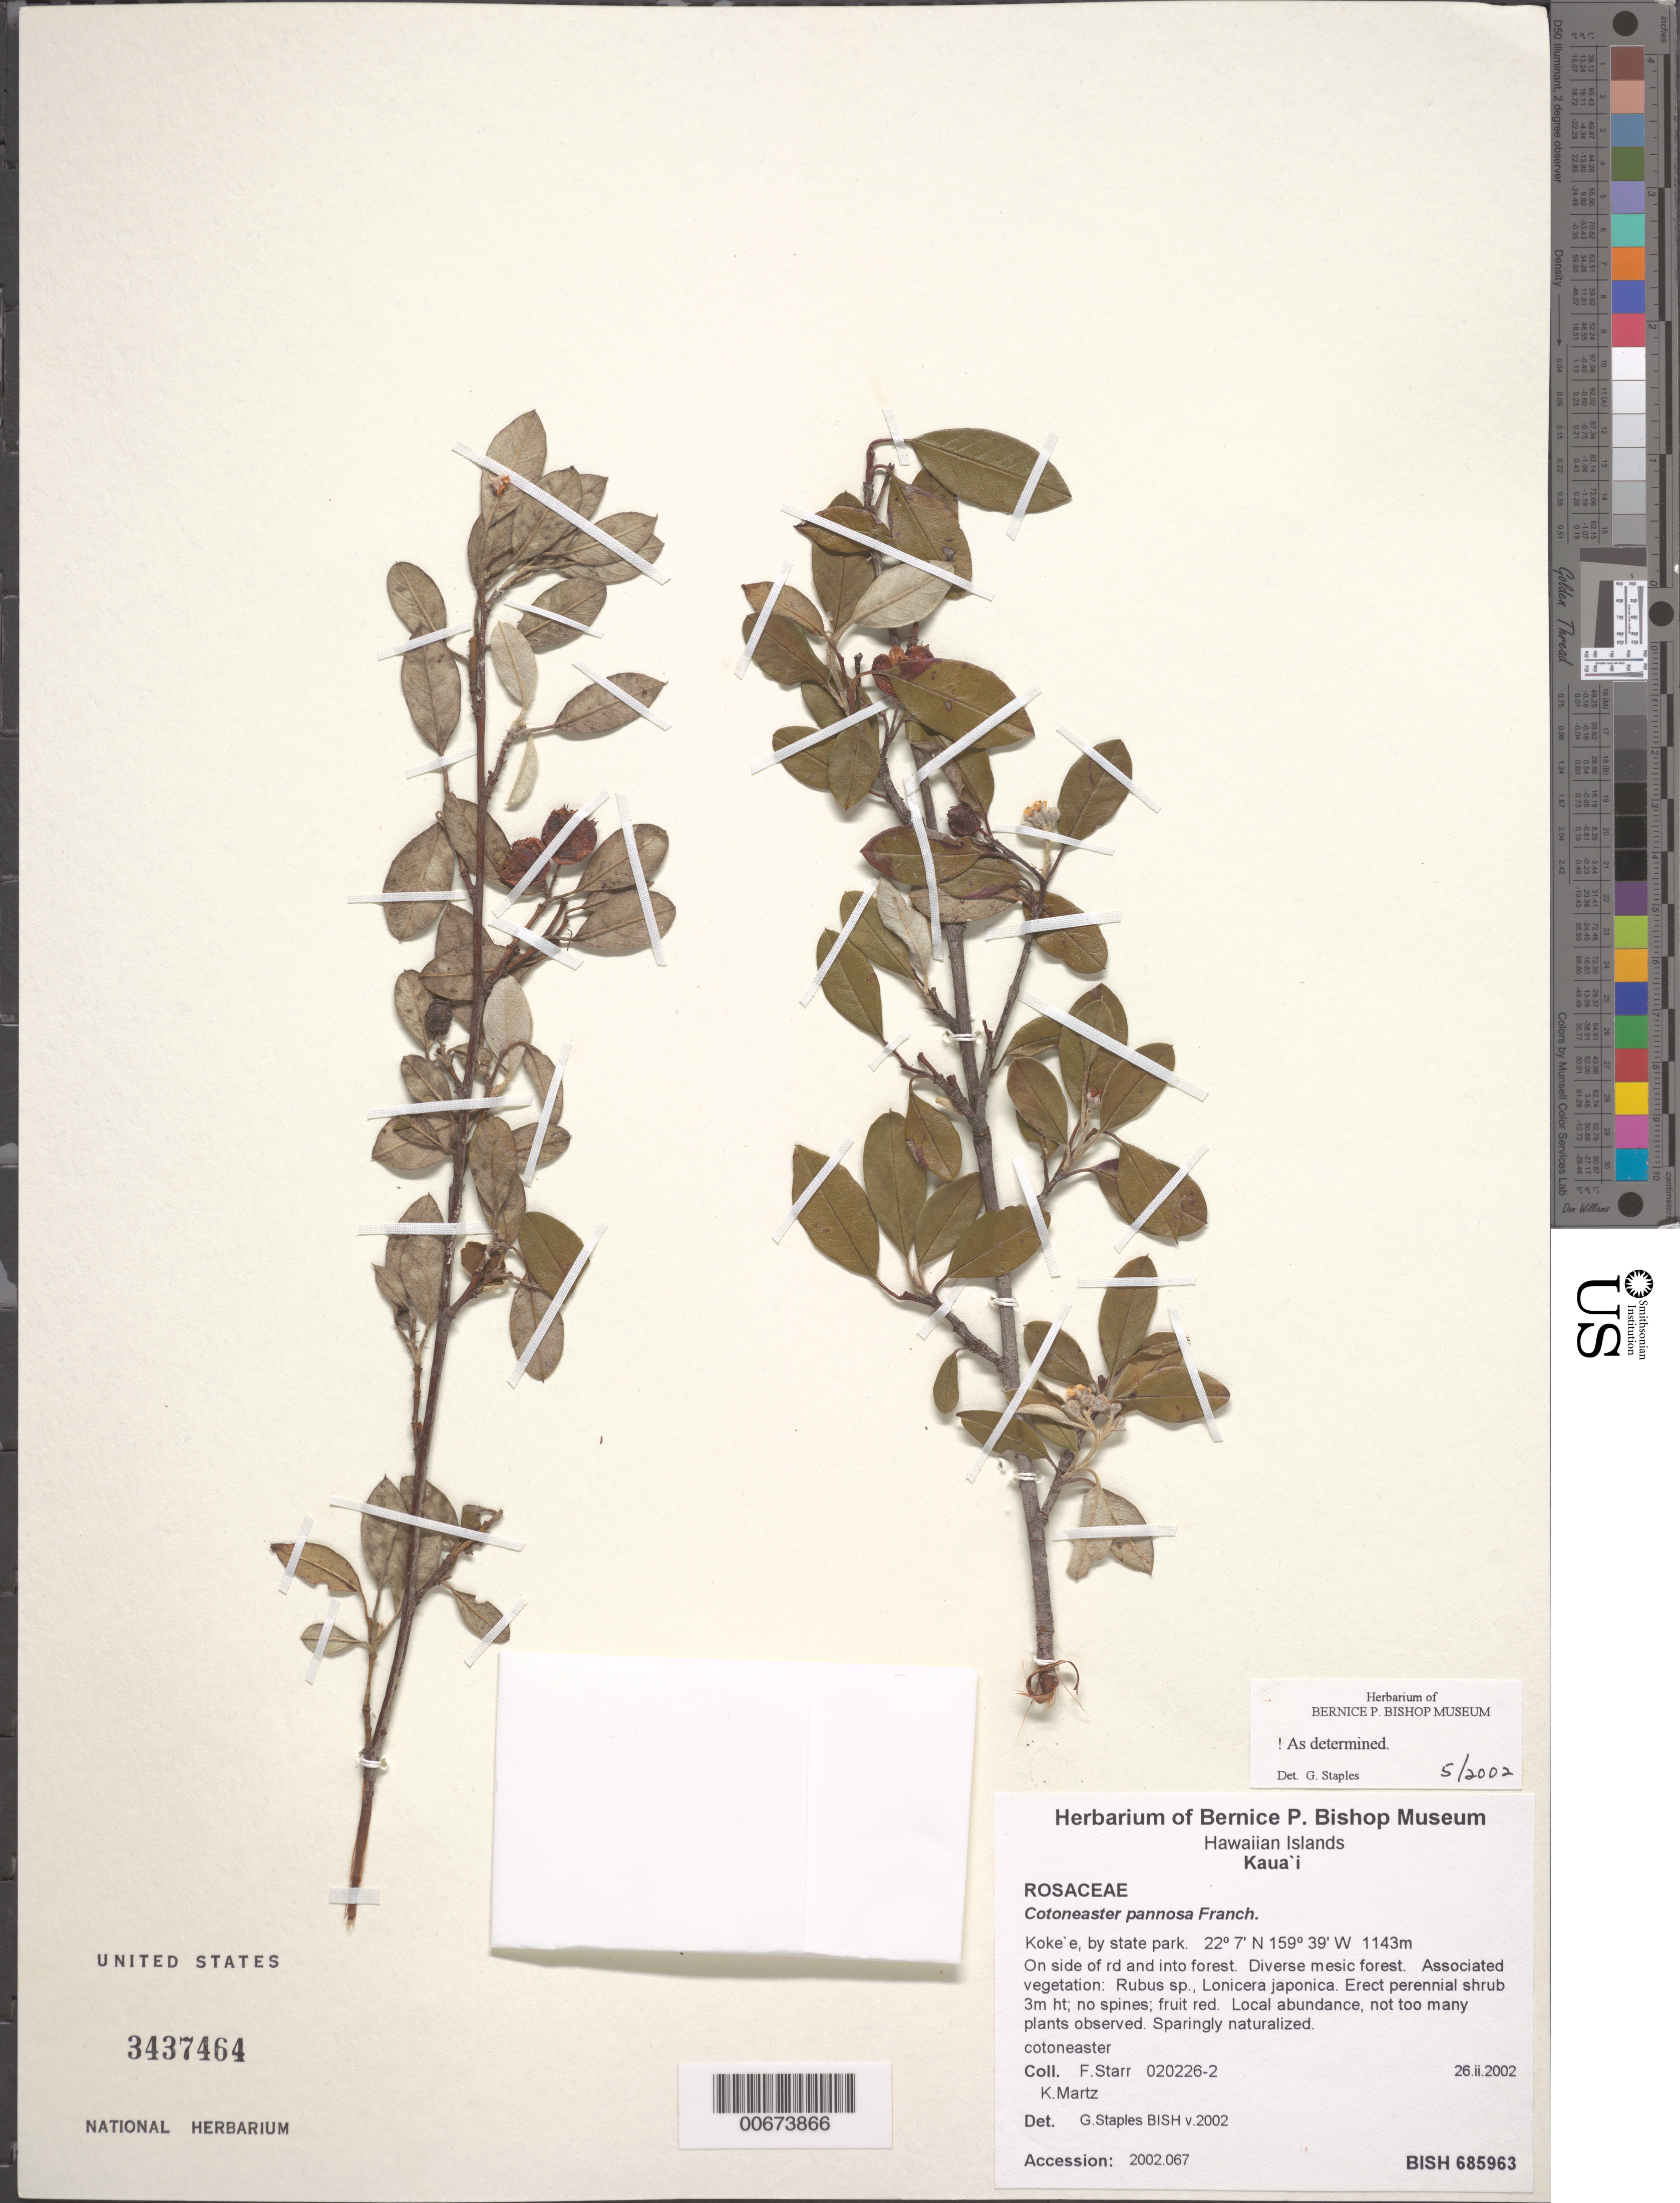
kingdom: Plantae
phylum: Tracheophyta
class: Magnoliopsida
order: Rosales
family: Rosaceae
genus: Cotoneaster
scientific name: Cotoneaster pannosa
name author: Franch.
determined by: Staples, G. W.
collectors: F. Starr & K. Martz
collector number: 020226-2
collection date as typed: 26 Feb 2002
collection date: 2002-02-26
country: United States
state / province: Hawaii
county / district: Kaui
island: Kaua'i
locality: Koke'e, by state park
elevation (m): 1143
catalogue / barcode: US 3437464